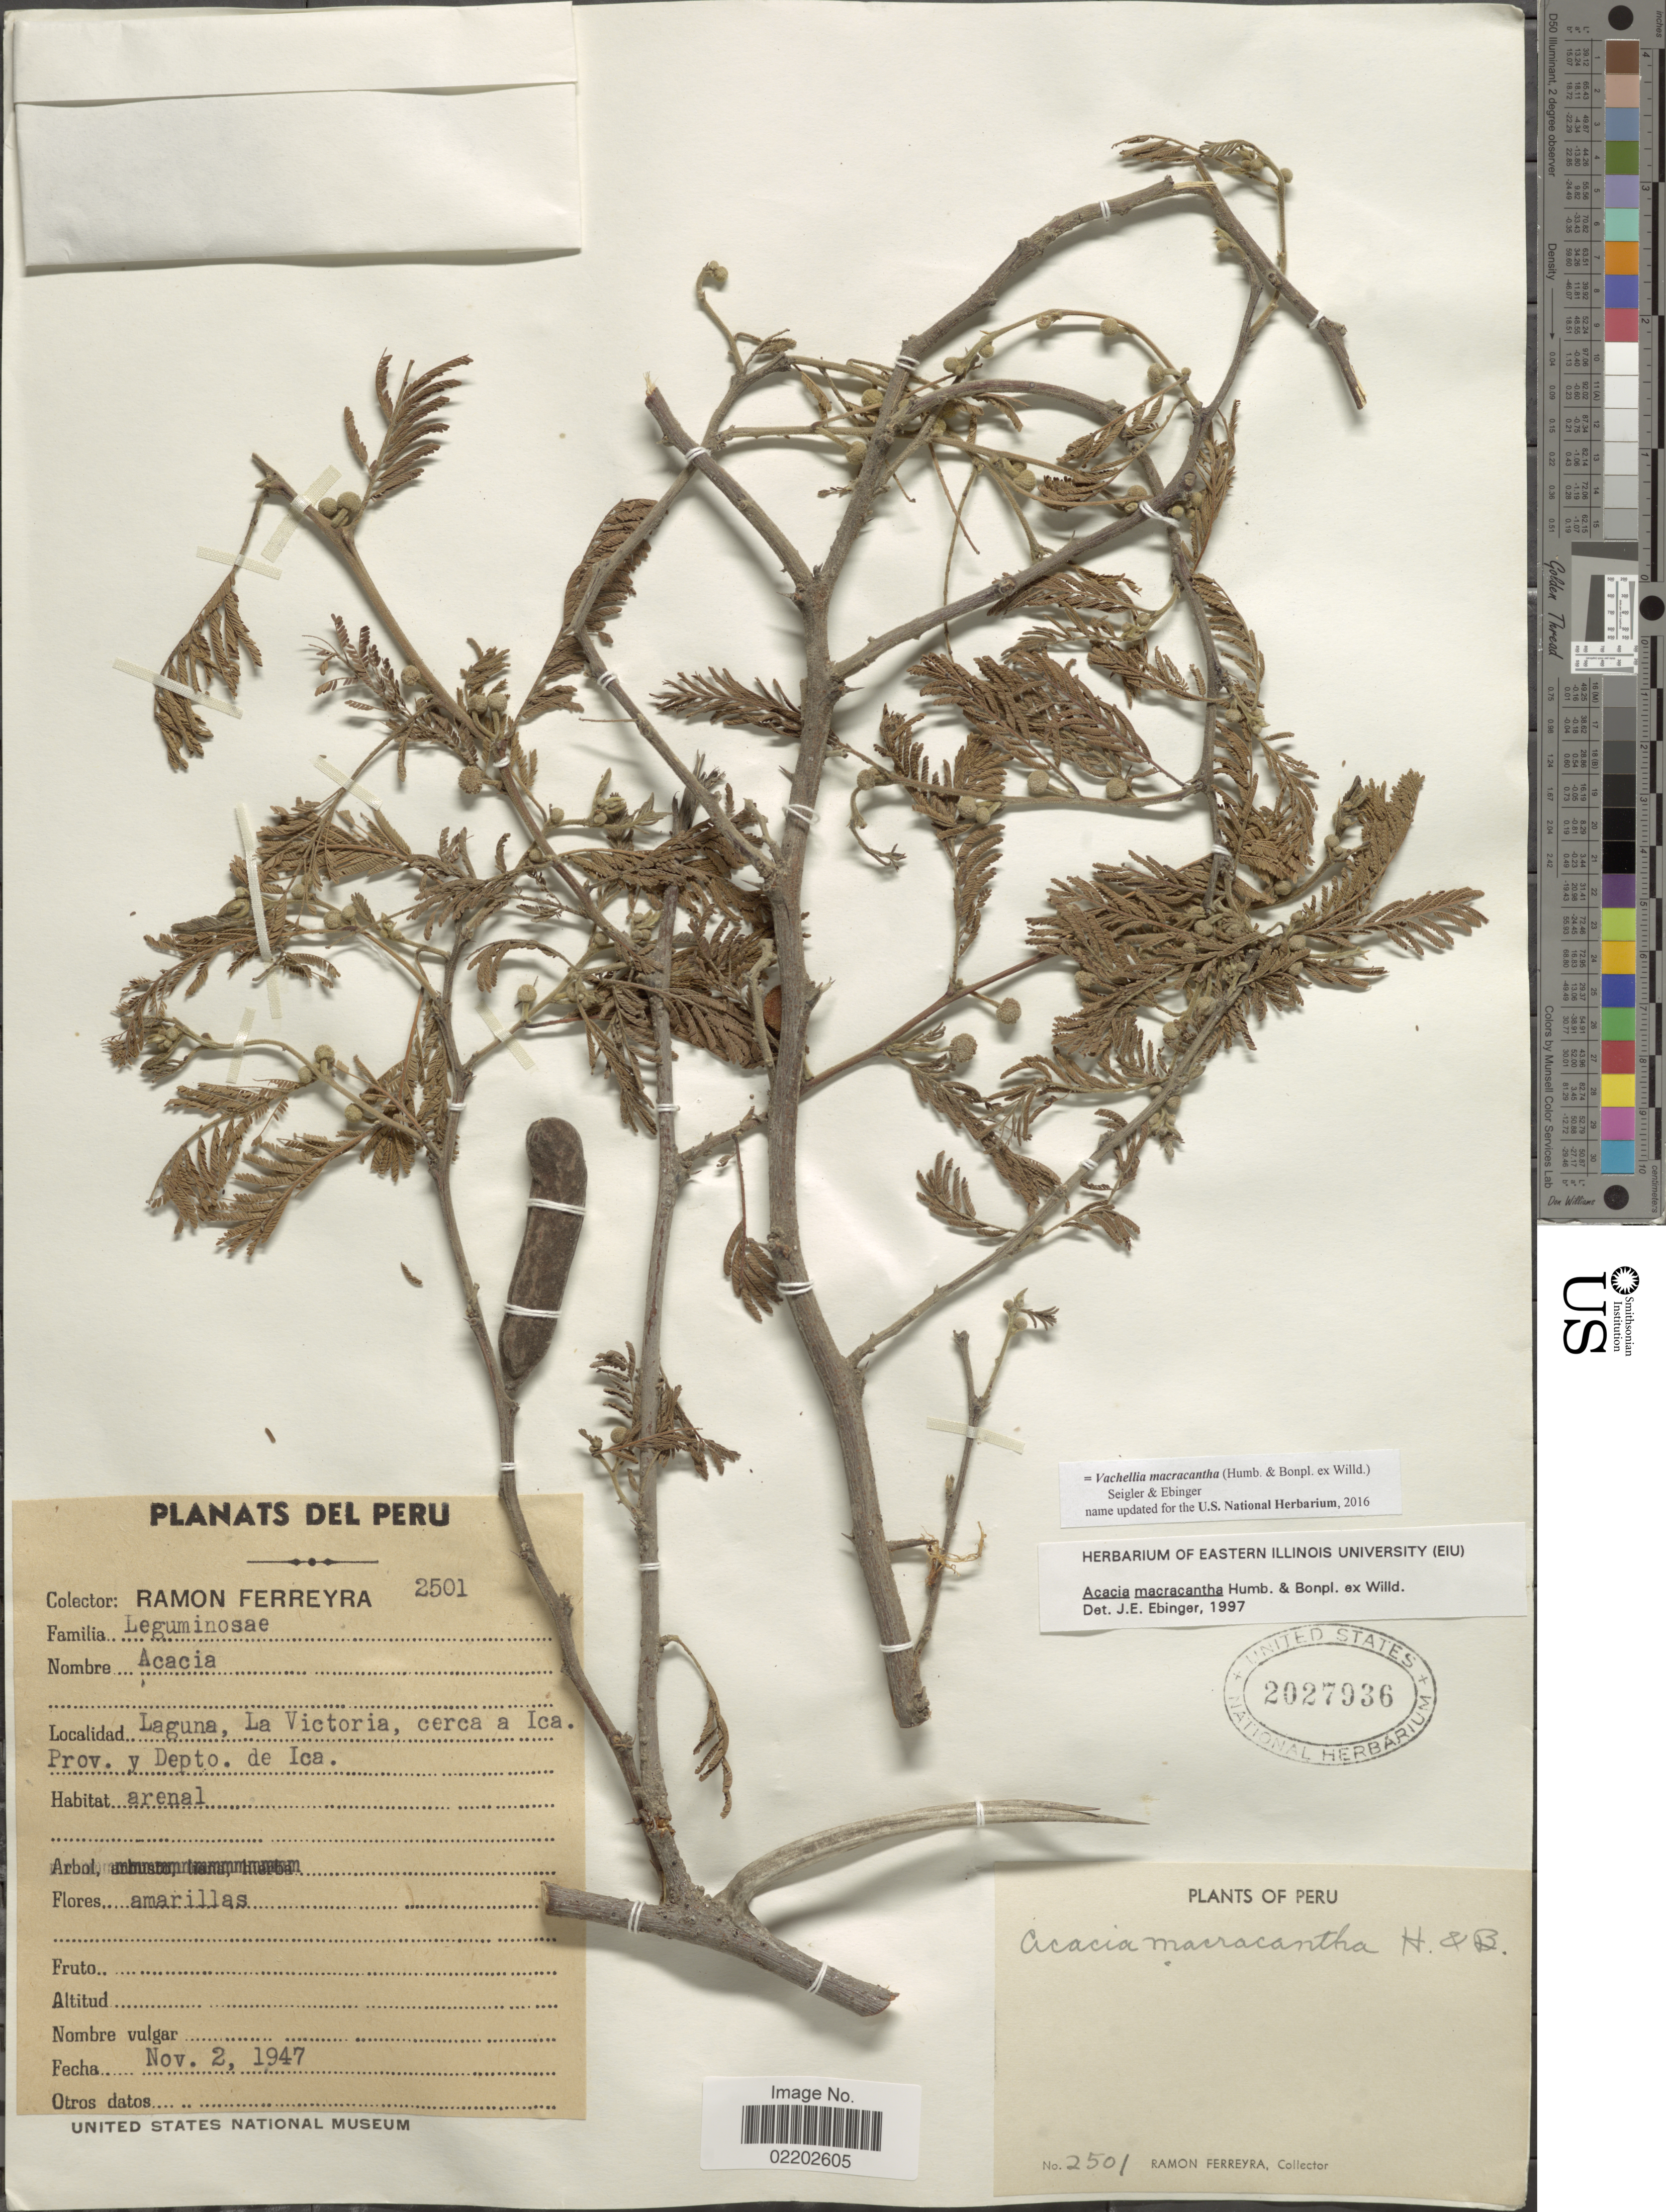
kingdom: Plantae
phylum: Tracheophyta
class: Magnoliopsida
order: Fabales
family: Fabaceae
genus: Vachellia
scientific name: Vachellia macracantha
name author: (Humb. & Bonpl. ex Willd.) Seigler & Ebinger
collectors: R. A. Ferreyra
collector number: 2501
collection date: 1947-11-02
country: Peru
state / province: Ica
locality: Laguna, La Victoria, cerca a Ica Prov. y Depto. de Ica.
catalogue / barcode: US 2027936